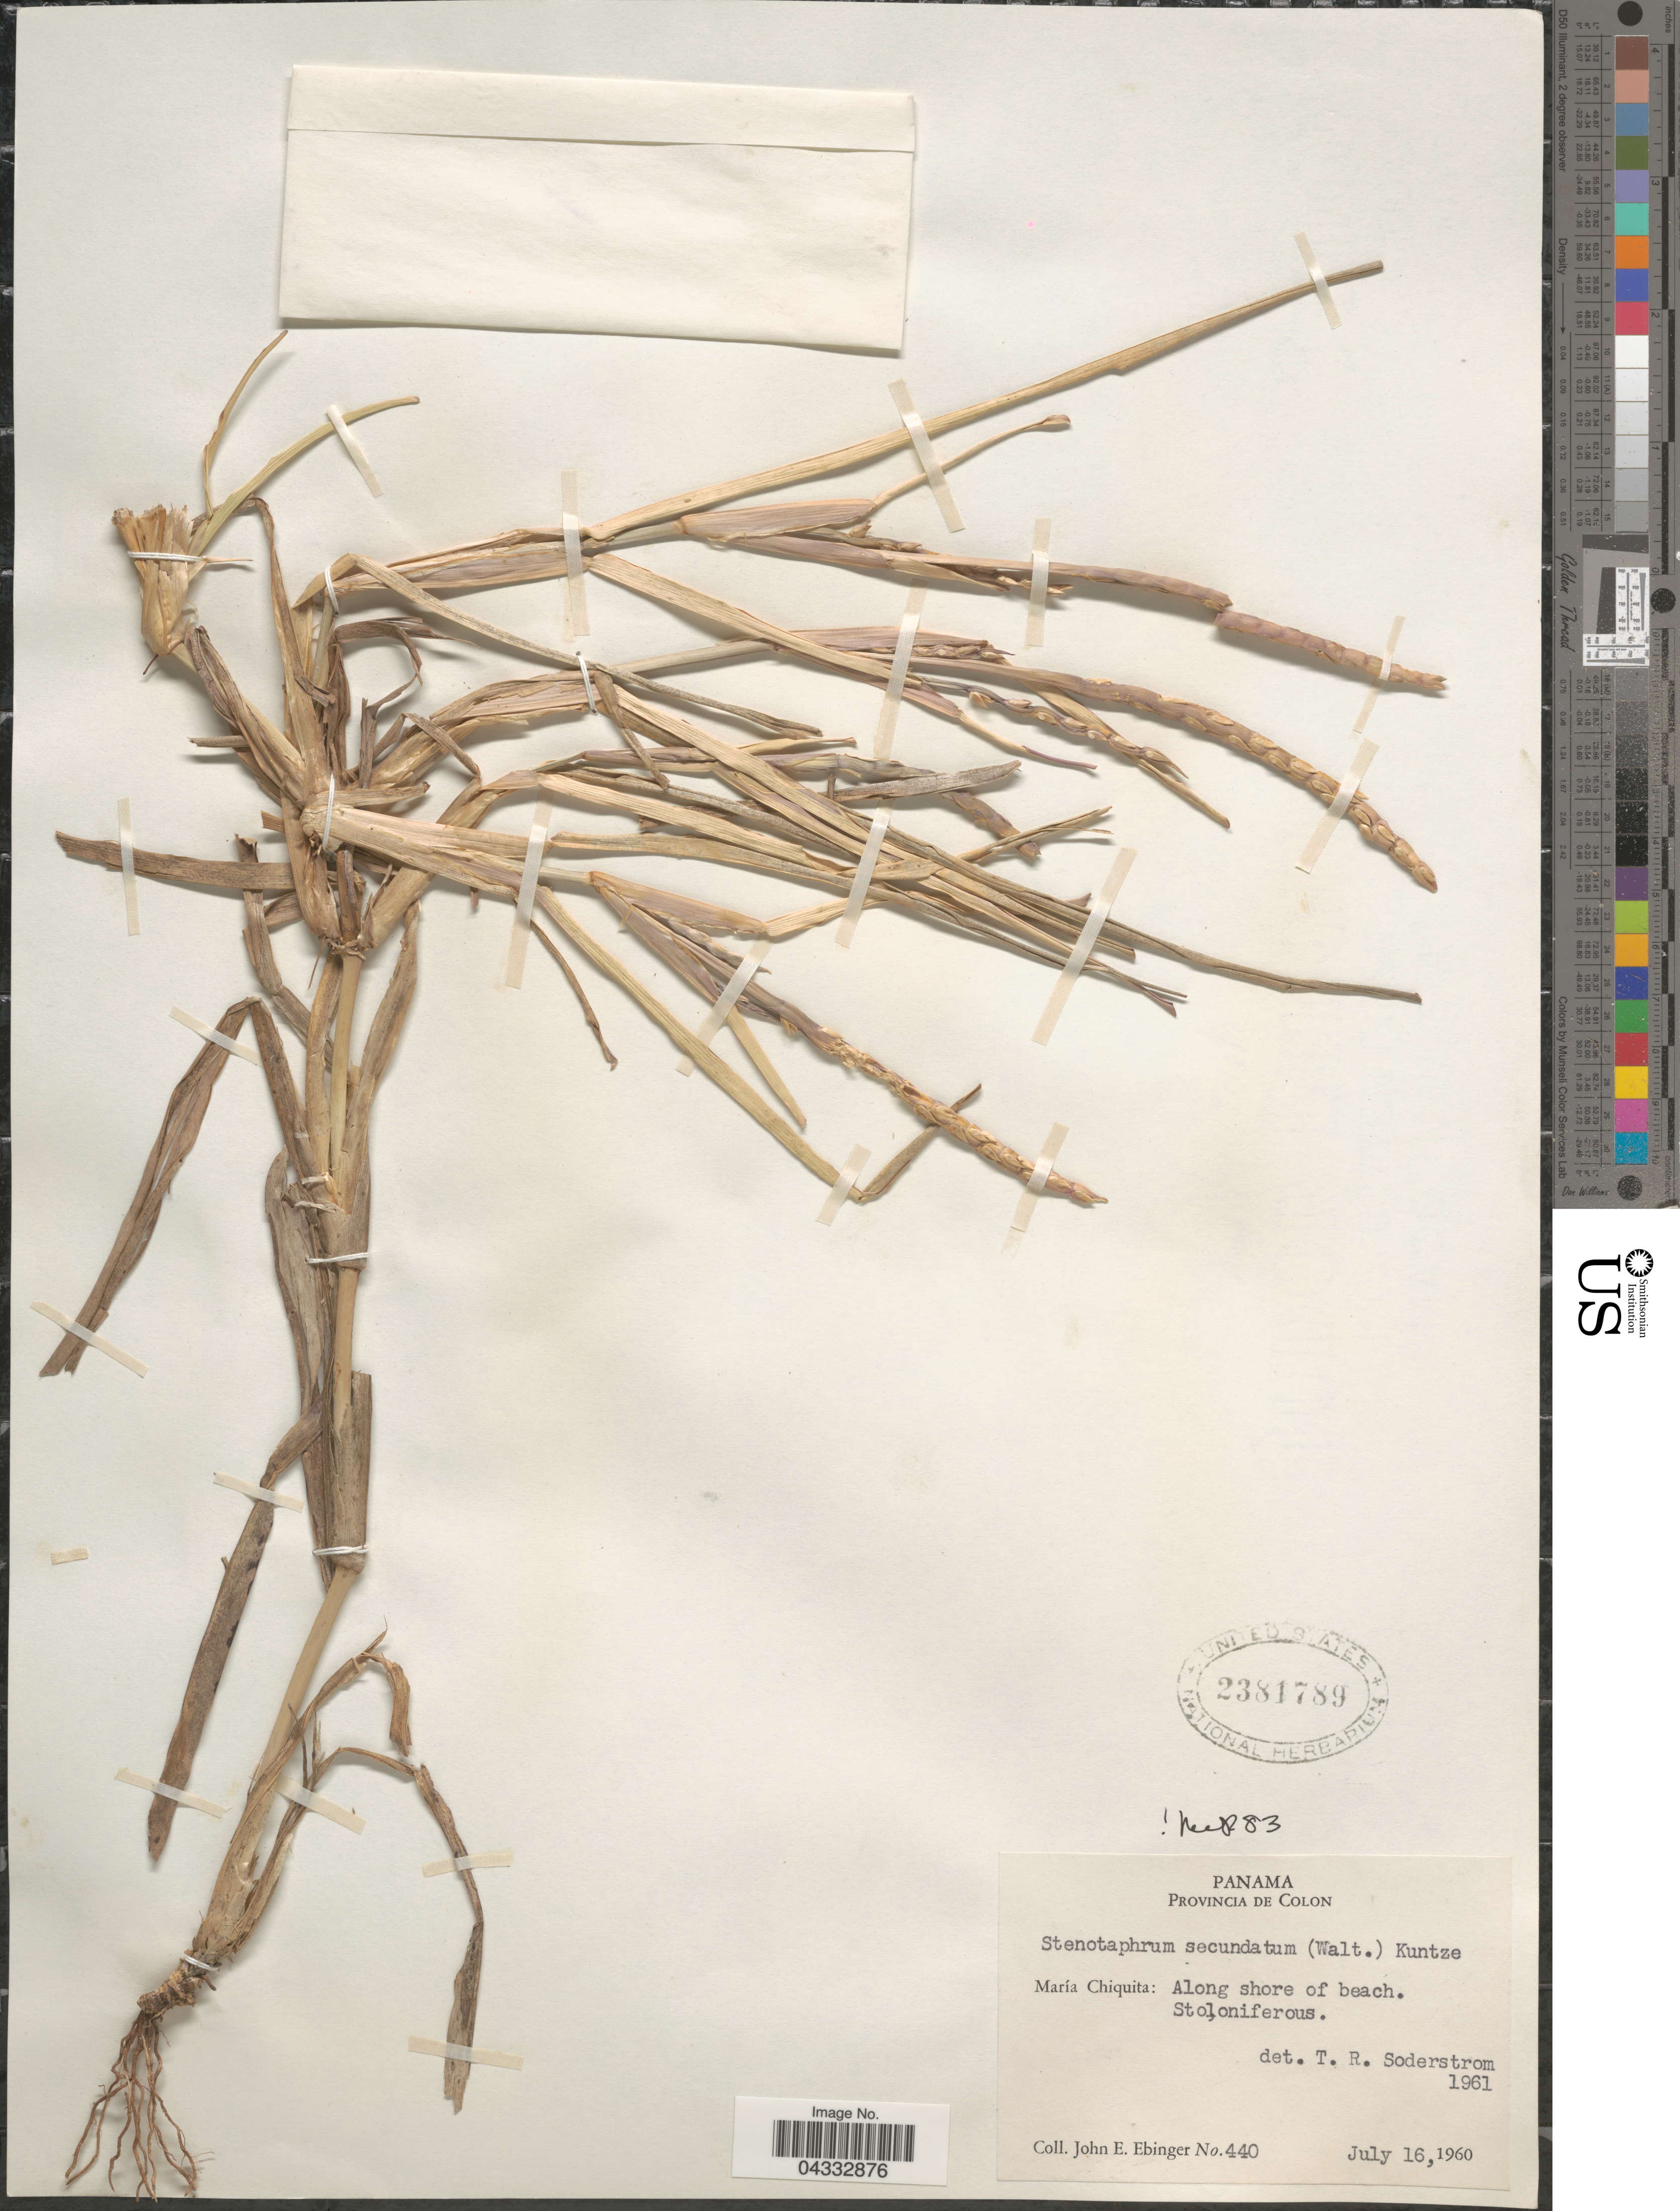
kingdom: Plantae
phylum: Tracheophyta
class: Liliopsida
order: Poales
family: Poaceae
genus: Stenotaphrum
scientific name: Stenotaphrum secundatum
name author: (Walter) Kuntze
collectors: J. Ebinger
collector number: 440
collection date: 1960-07-16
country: Panama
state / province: Colón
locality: María Chiquita: Along shore of beach.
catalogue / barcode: US 2381789